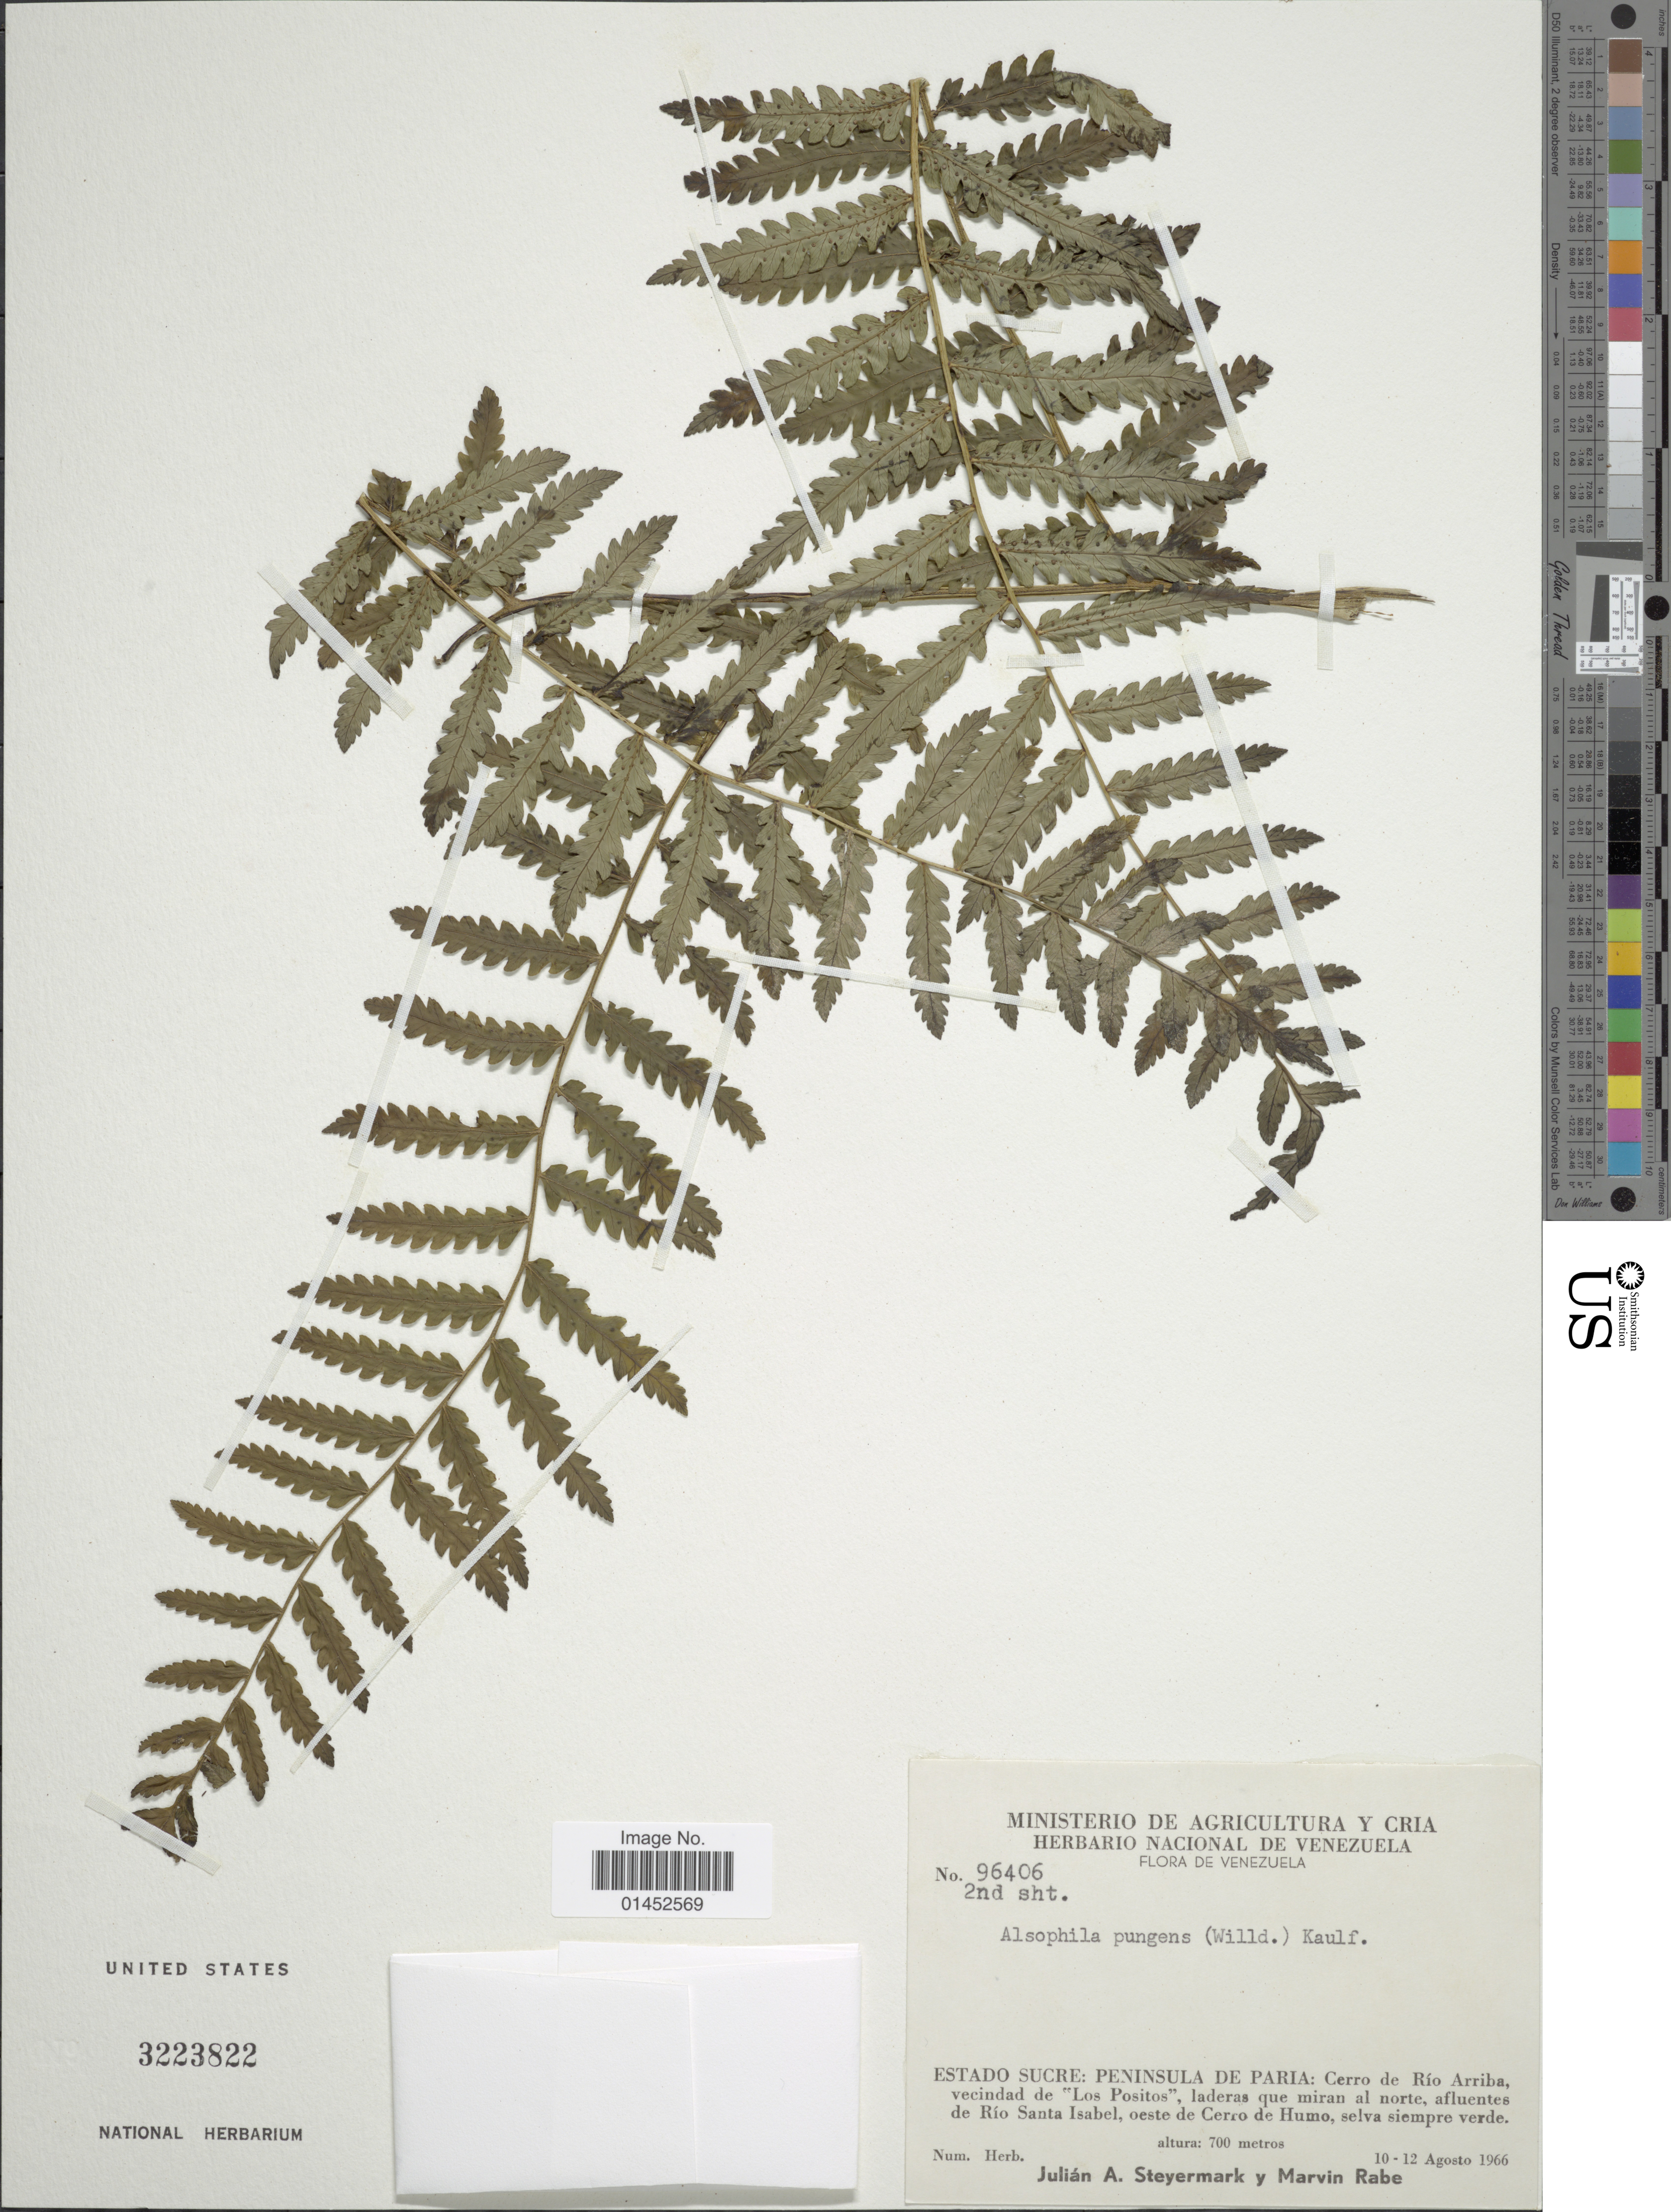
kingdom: Plantae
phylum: Tracheophyta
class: Polypodiopsida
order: Cyatheales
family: Cyatheaceae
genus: Cyathea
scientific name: Cyathea pungens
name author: (Willd.) Domin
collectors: J. Steyermark & M. Rabe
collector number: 96406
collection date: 1966-08-10/1966-08-12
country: Venezuela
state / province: Sucre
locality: Estado Sucre: Peninsula de Paria: Cerro de Río Arriba, vecindad de 'Los Positos', laderas que miran al norte, afluentes de Río Santa Isabel, oeste de Cerro de Humo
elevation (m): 700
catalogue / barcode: US 3223822